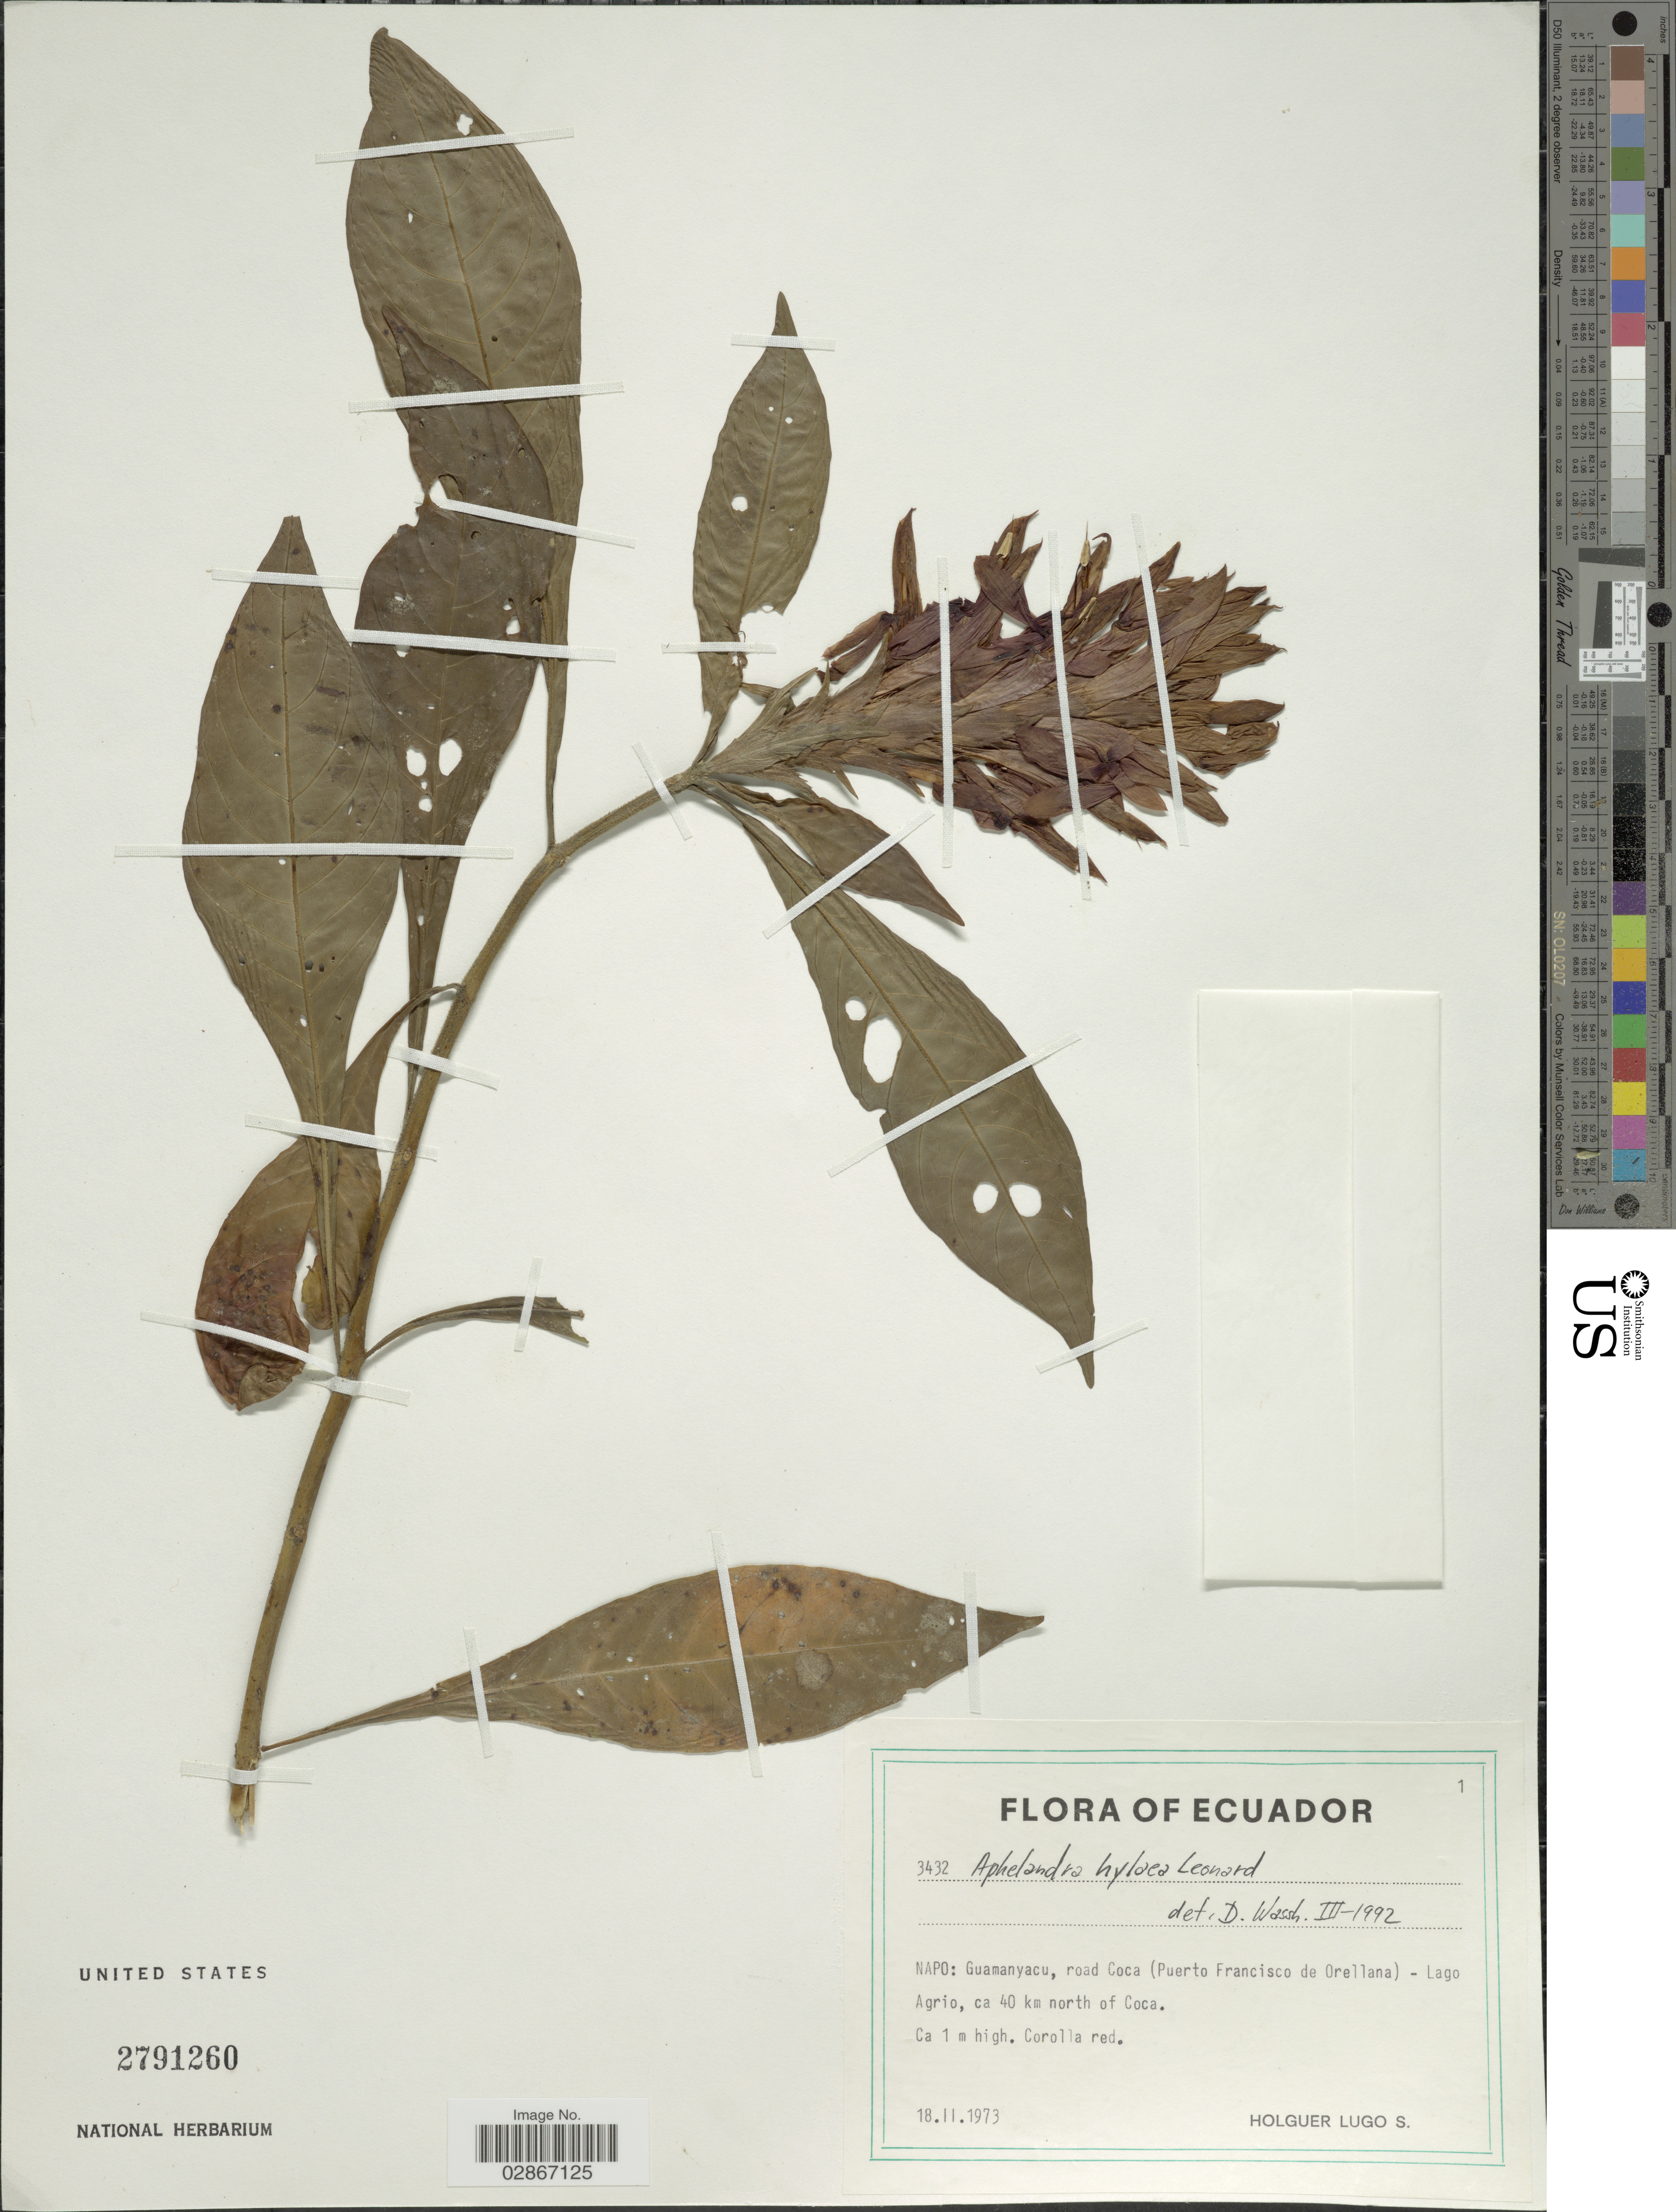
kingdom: Plantae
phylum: Tracheophyta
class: Magnoliopsida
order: Lamiales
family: Acanthaceae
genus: Aphelandra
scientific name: Aphelandra hylaea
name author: Leonard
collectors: H. Lugo S.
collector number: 3432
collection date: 1973-11-18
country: Ecuador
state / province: Napo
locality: Guamanyacu, road Coca (Puerto Francisco de Orellana) - Lago Agrio, ca 40 km north of Coca.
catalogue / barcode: US 2791260